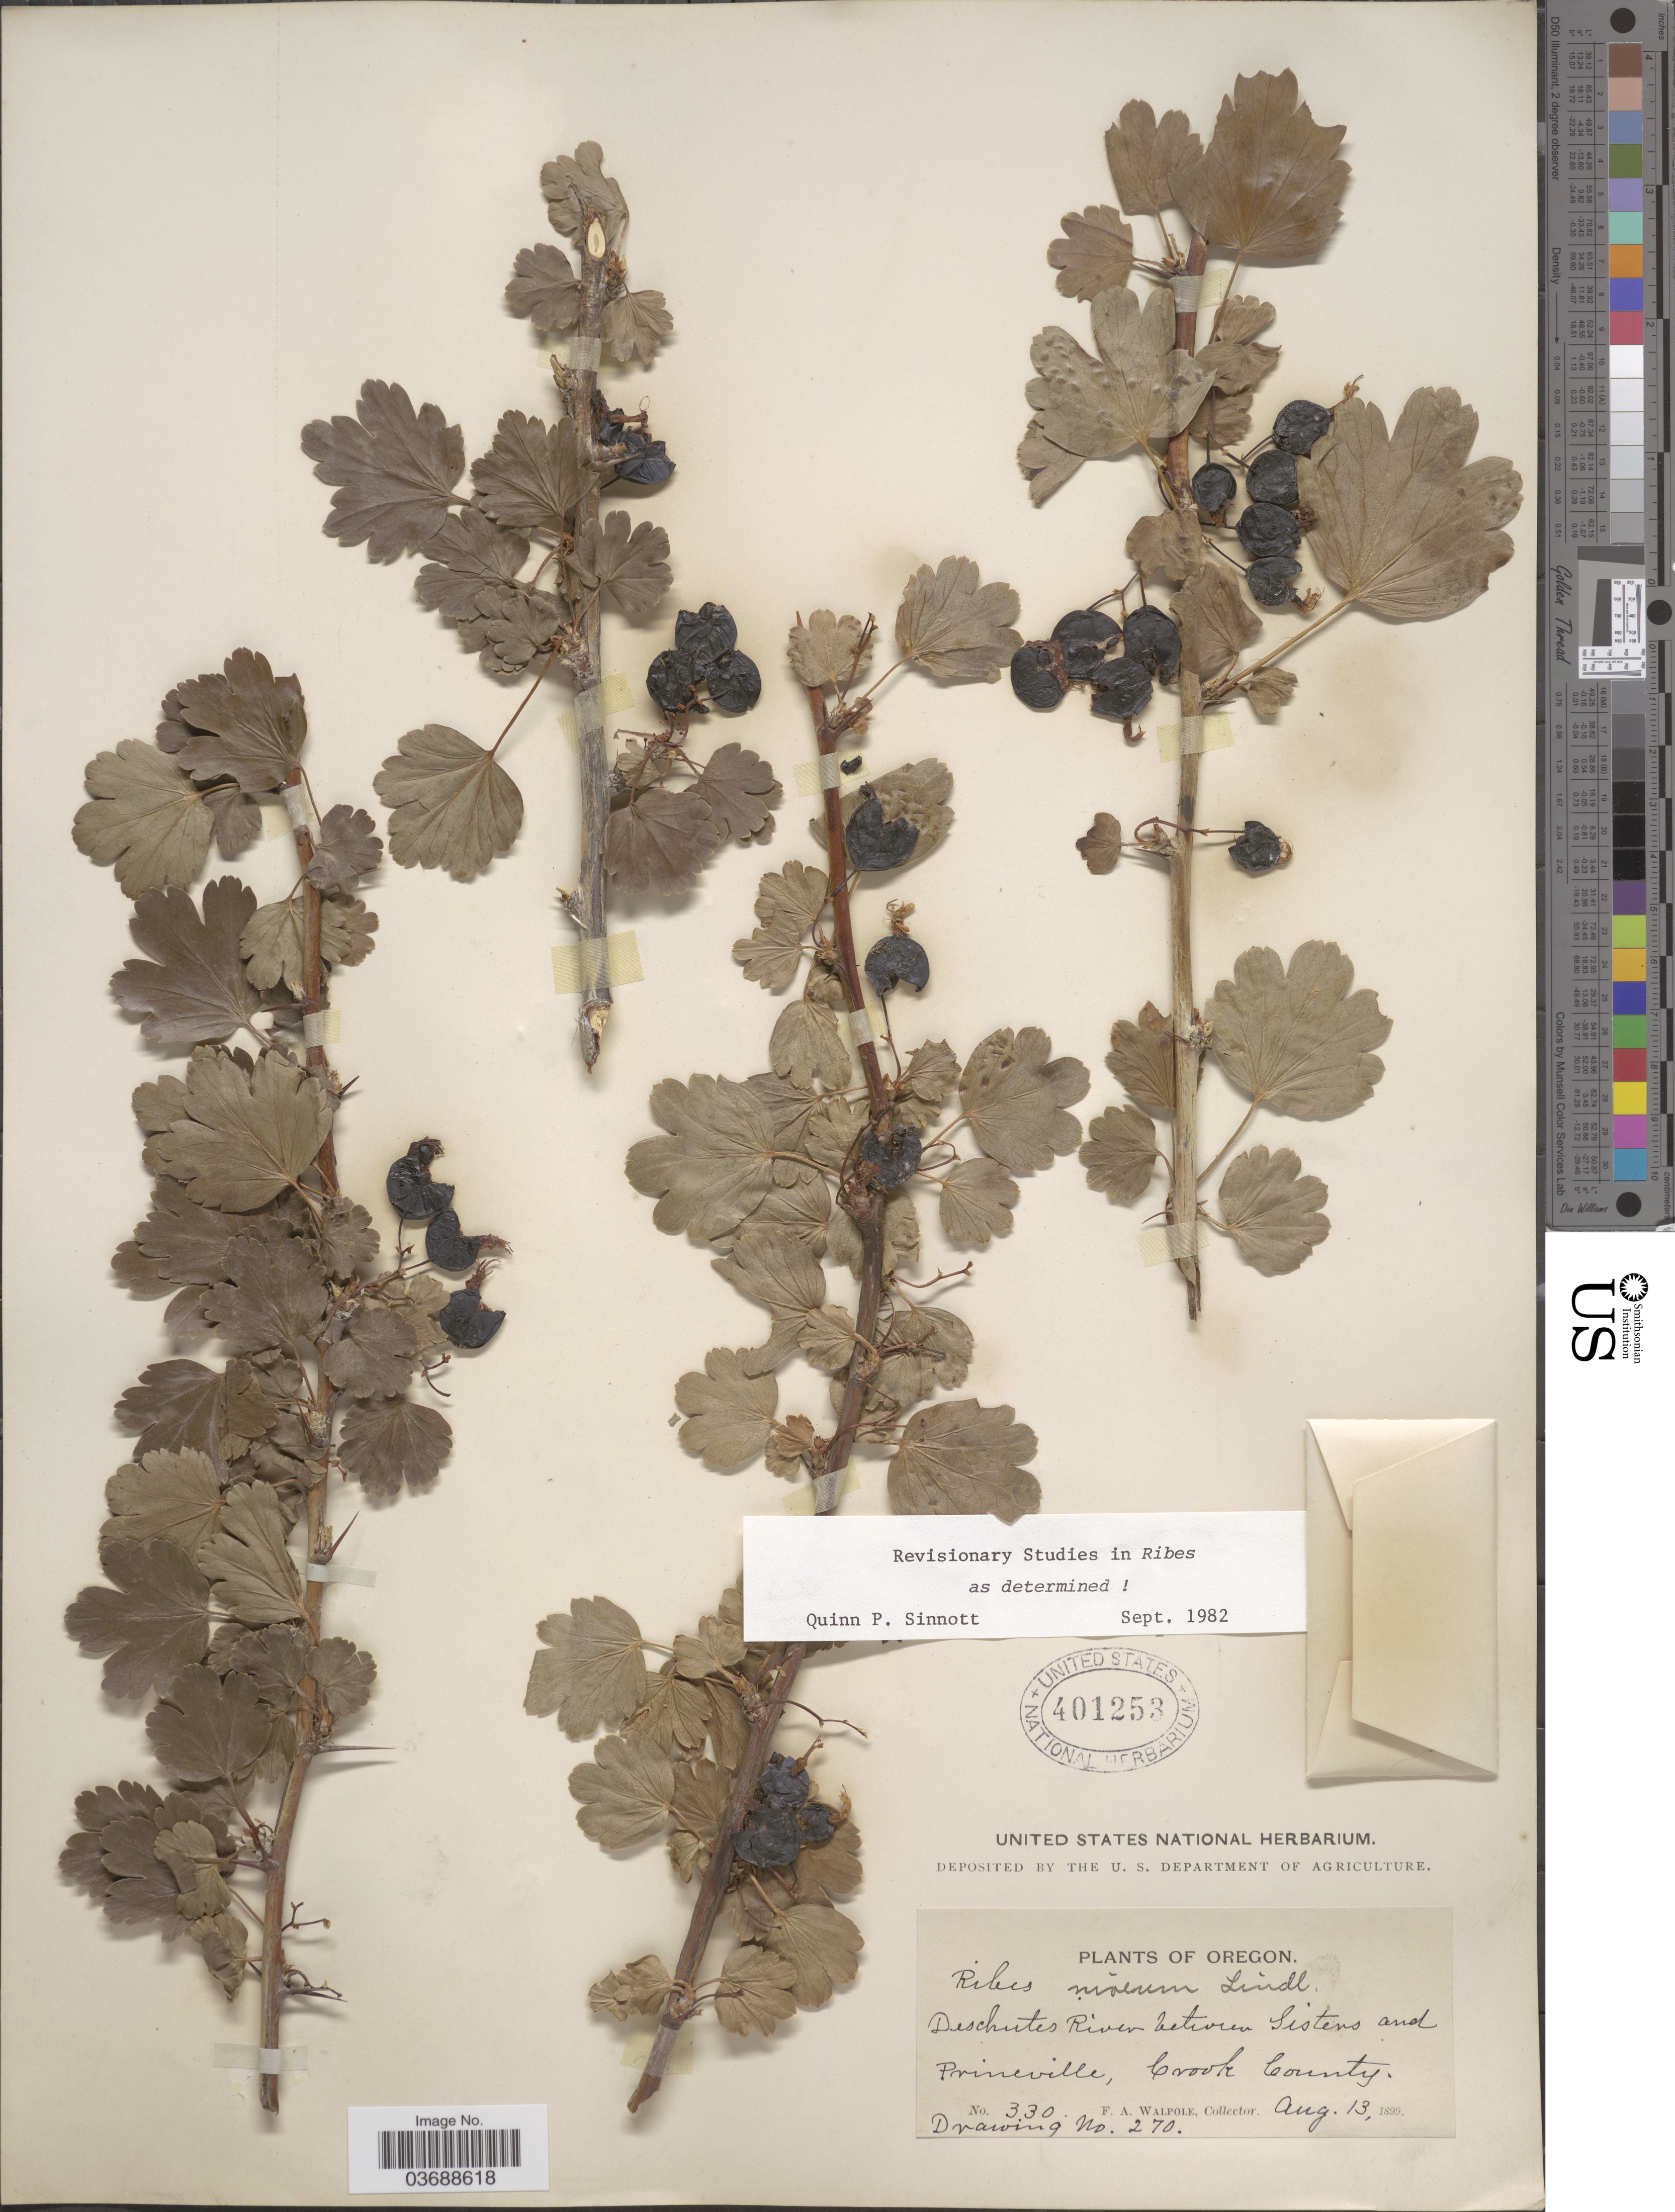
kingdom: Plantae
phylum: Tracheophyta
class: Magnoliopsida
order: Saxifragales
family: Grossulariaceae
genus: Ribes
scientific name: Ribes niveum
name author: Lindl.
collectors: F. Walpole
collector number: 330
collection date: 1899-08-13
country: United States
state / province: Oregon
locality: Deschutes River between Sisters and Prineville, Crook County.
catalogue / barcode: US 401253